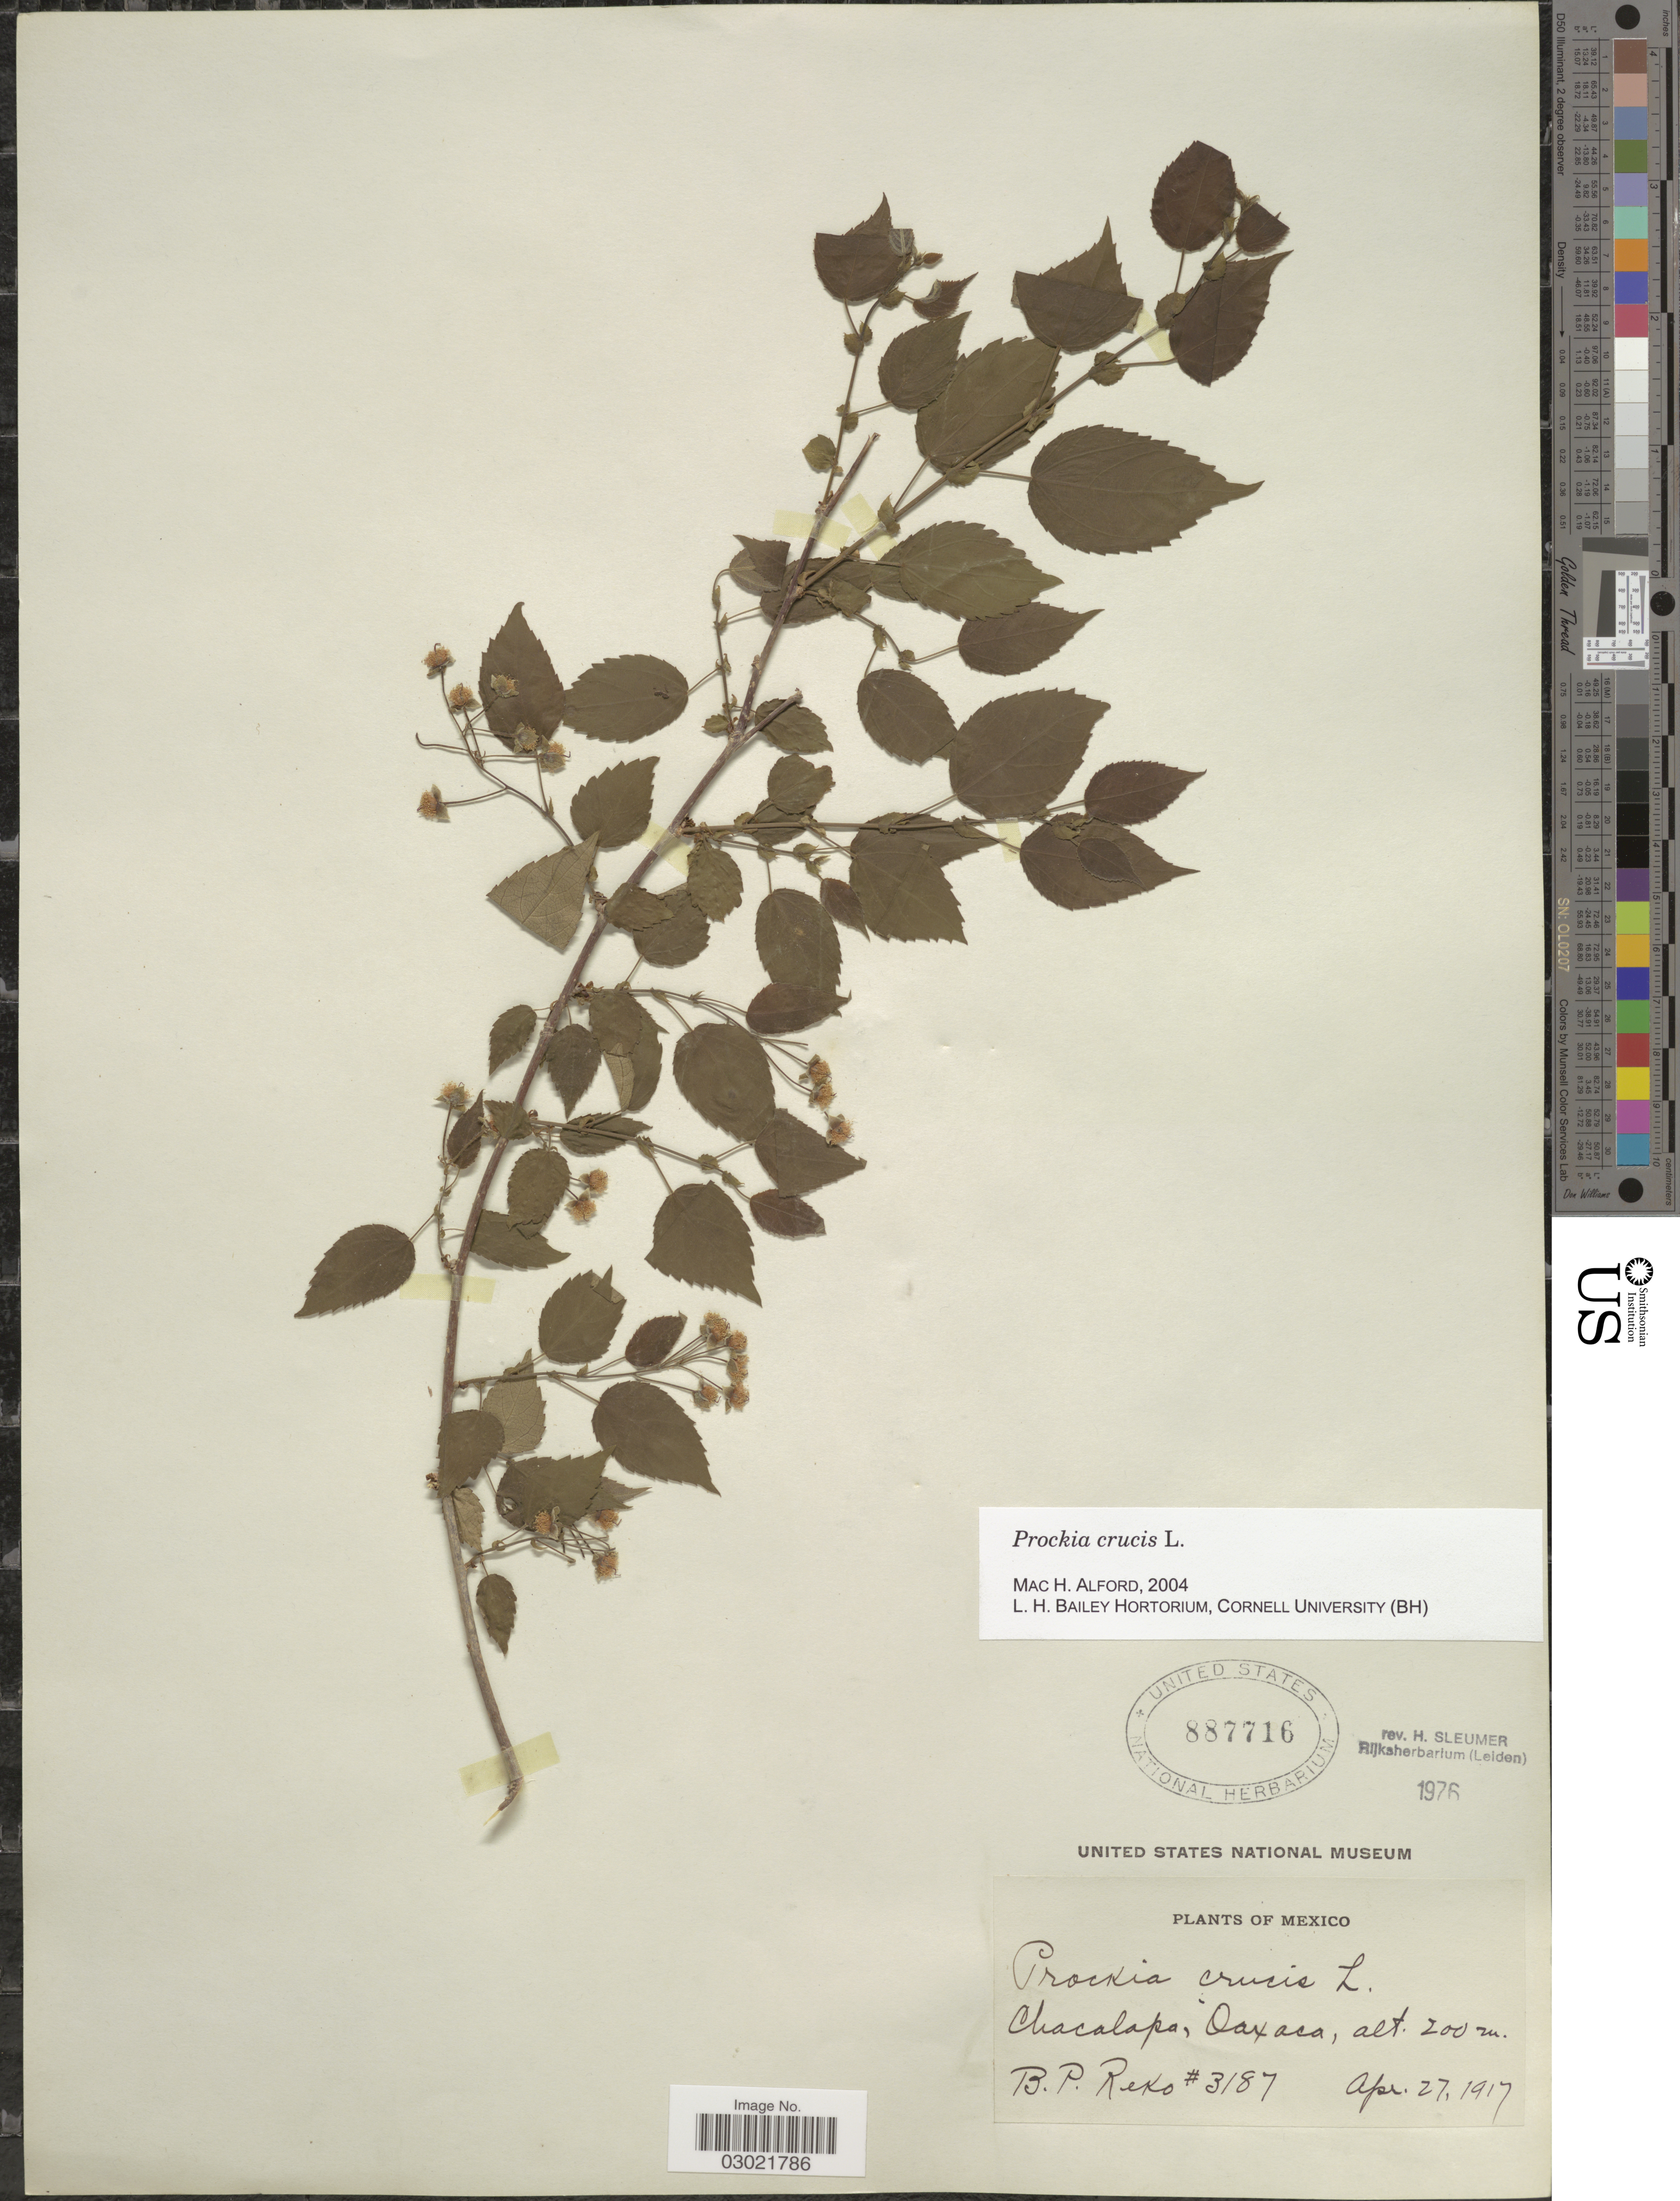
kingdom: Plantae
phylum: Tracheophyta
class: Magnoliopsida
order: Malpighiales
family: Salicaceae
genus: Prockia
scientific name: Prockia crucis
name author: P. Browne ex L.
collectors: B. P. Reko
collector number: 3187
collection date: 1917-04-27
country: Mexico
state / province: Oaxaca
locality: Chacalapa.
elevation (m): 200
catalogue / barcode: US 887716